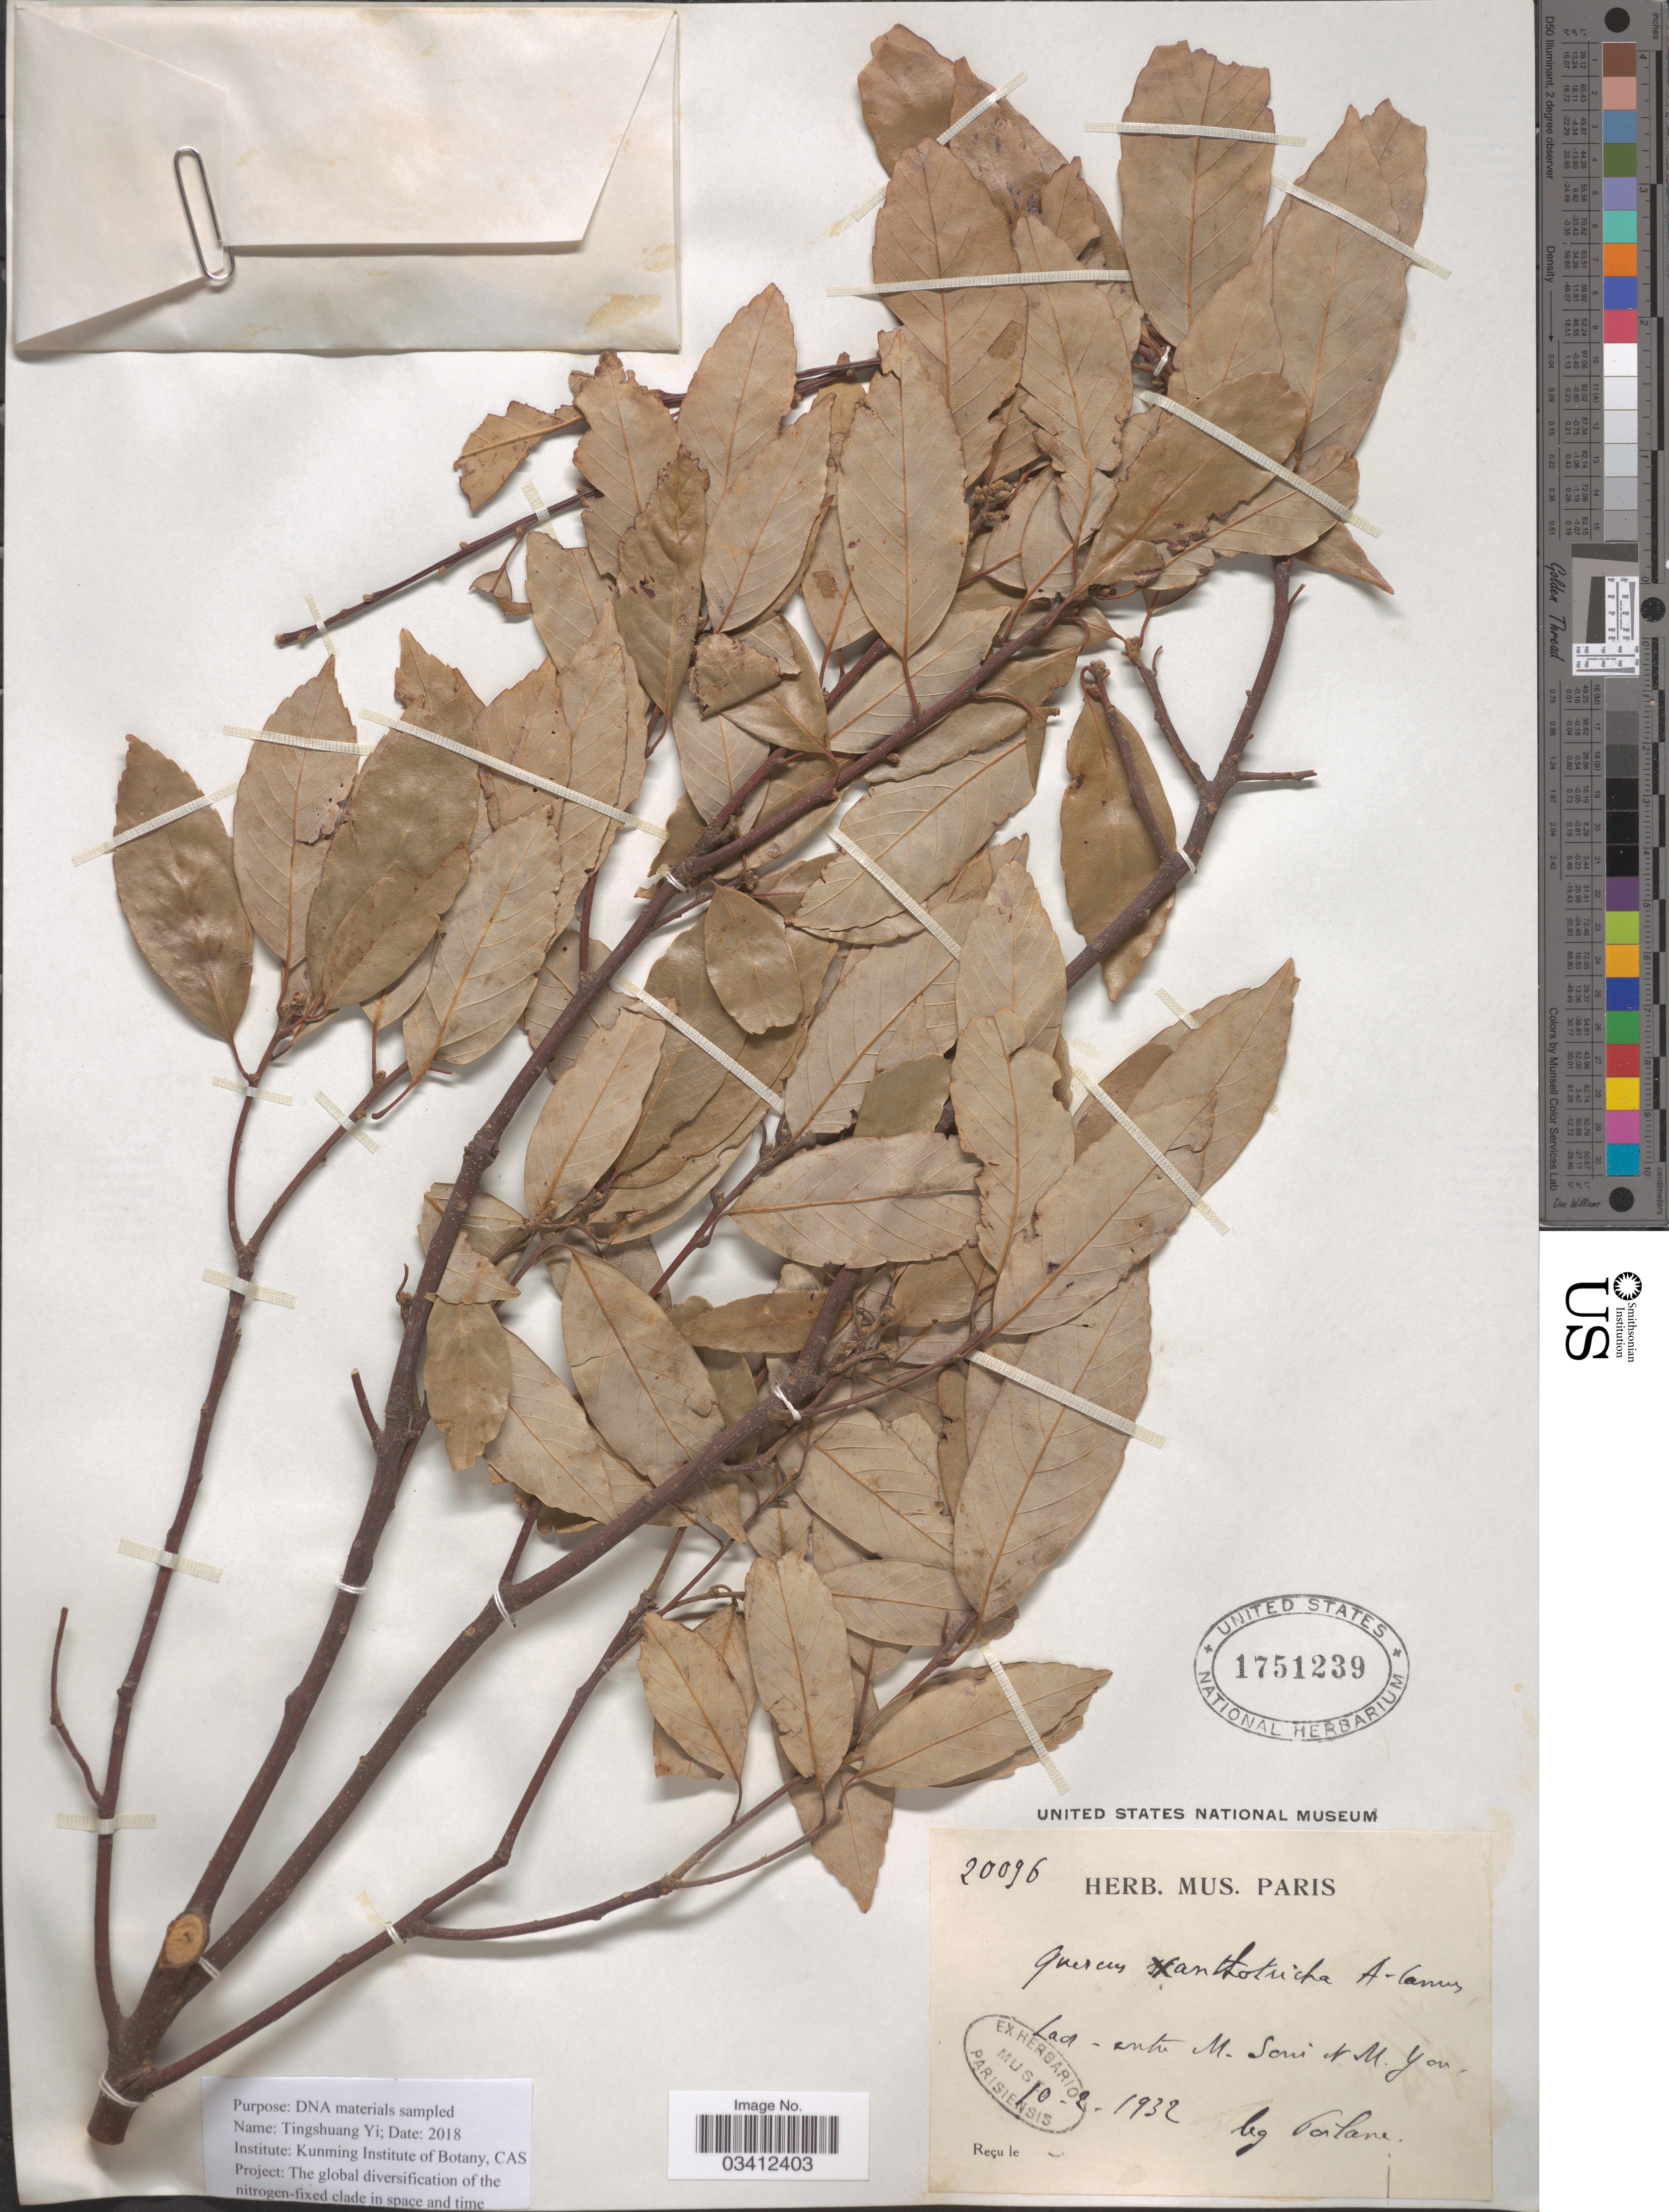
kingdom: Plantae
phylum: Tracheophyta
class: Magnoliopsida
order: Fagales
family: Fagaceae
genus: Quercus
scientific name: Quercus xanthotricha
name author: A. Camus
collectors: -. Poilane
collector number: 20096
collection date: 1932-02-10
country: Laos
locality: Laos- entre M-Soni N. M. Yon. [interpreted]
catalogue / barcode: US 1751239